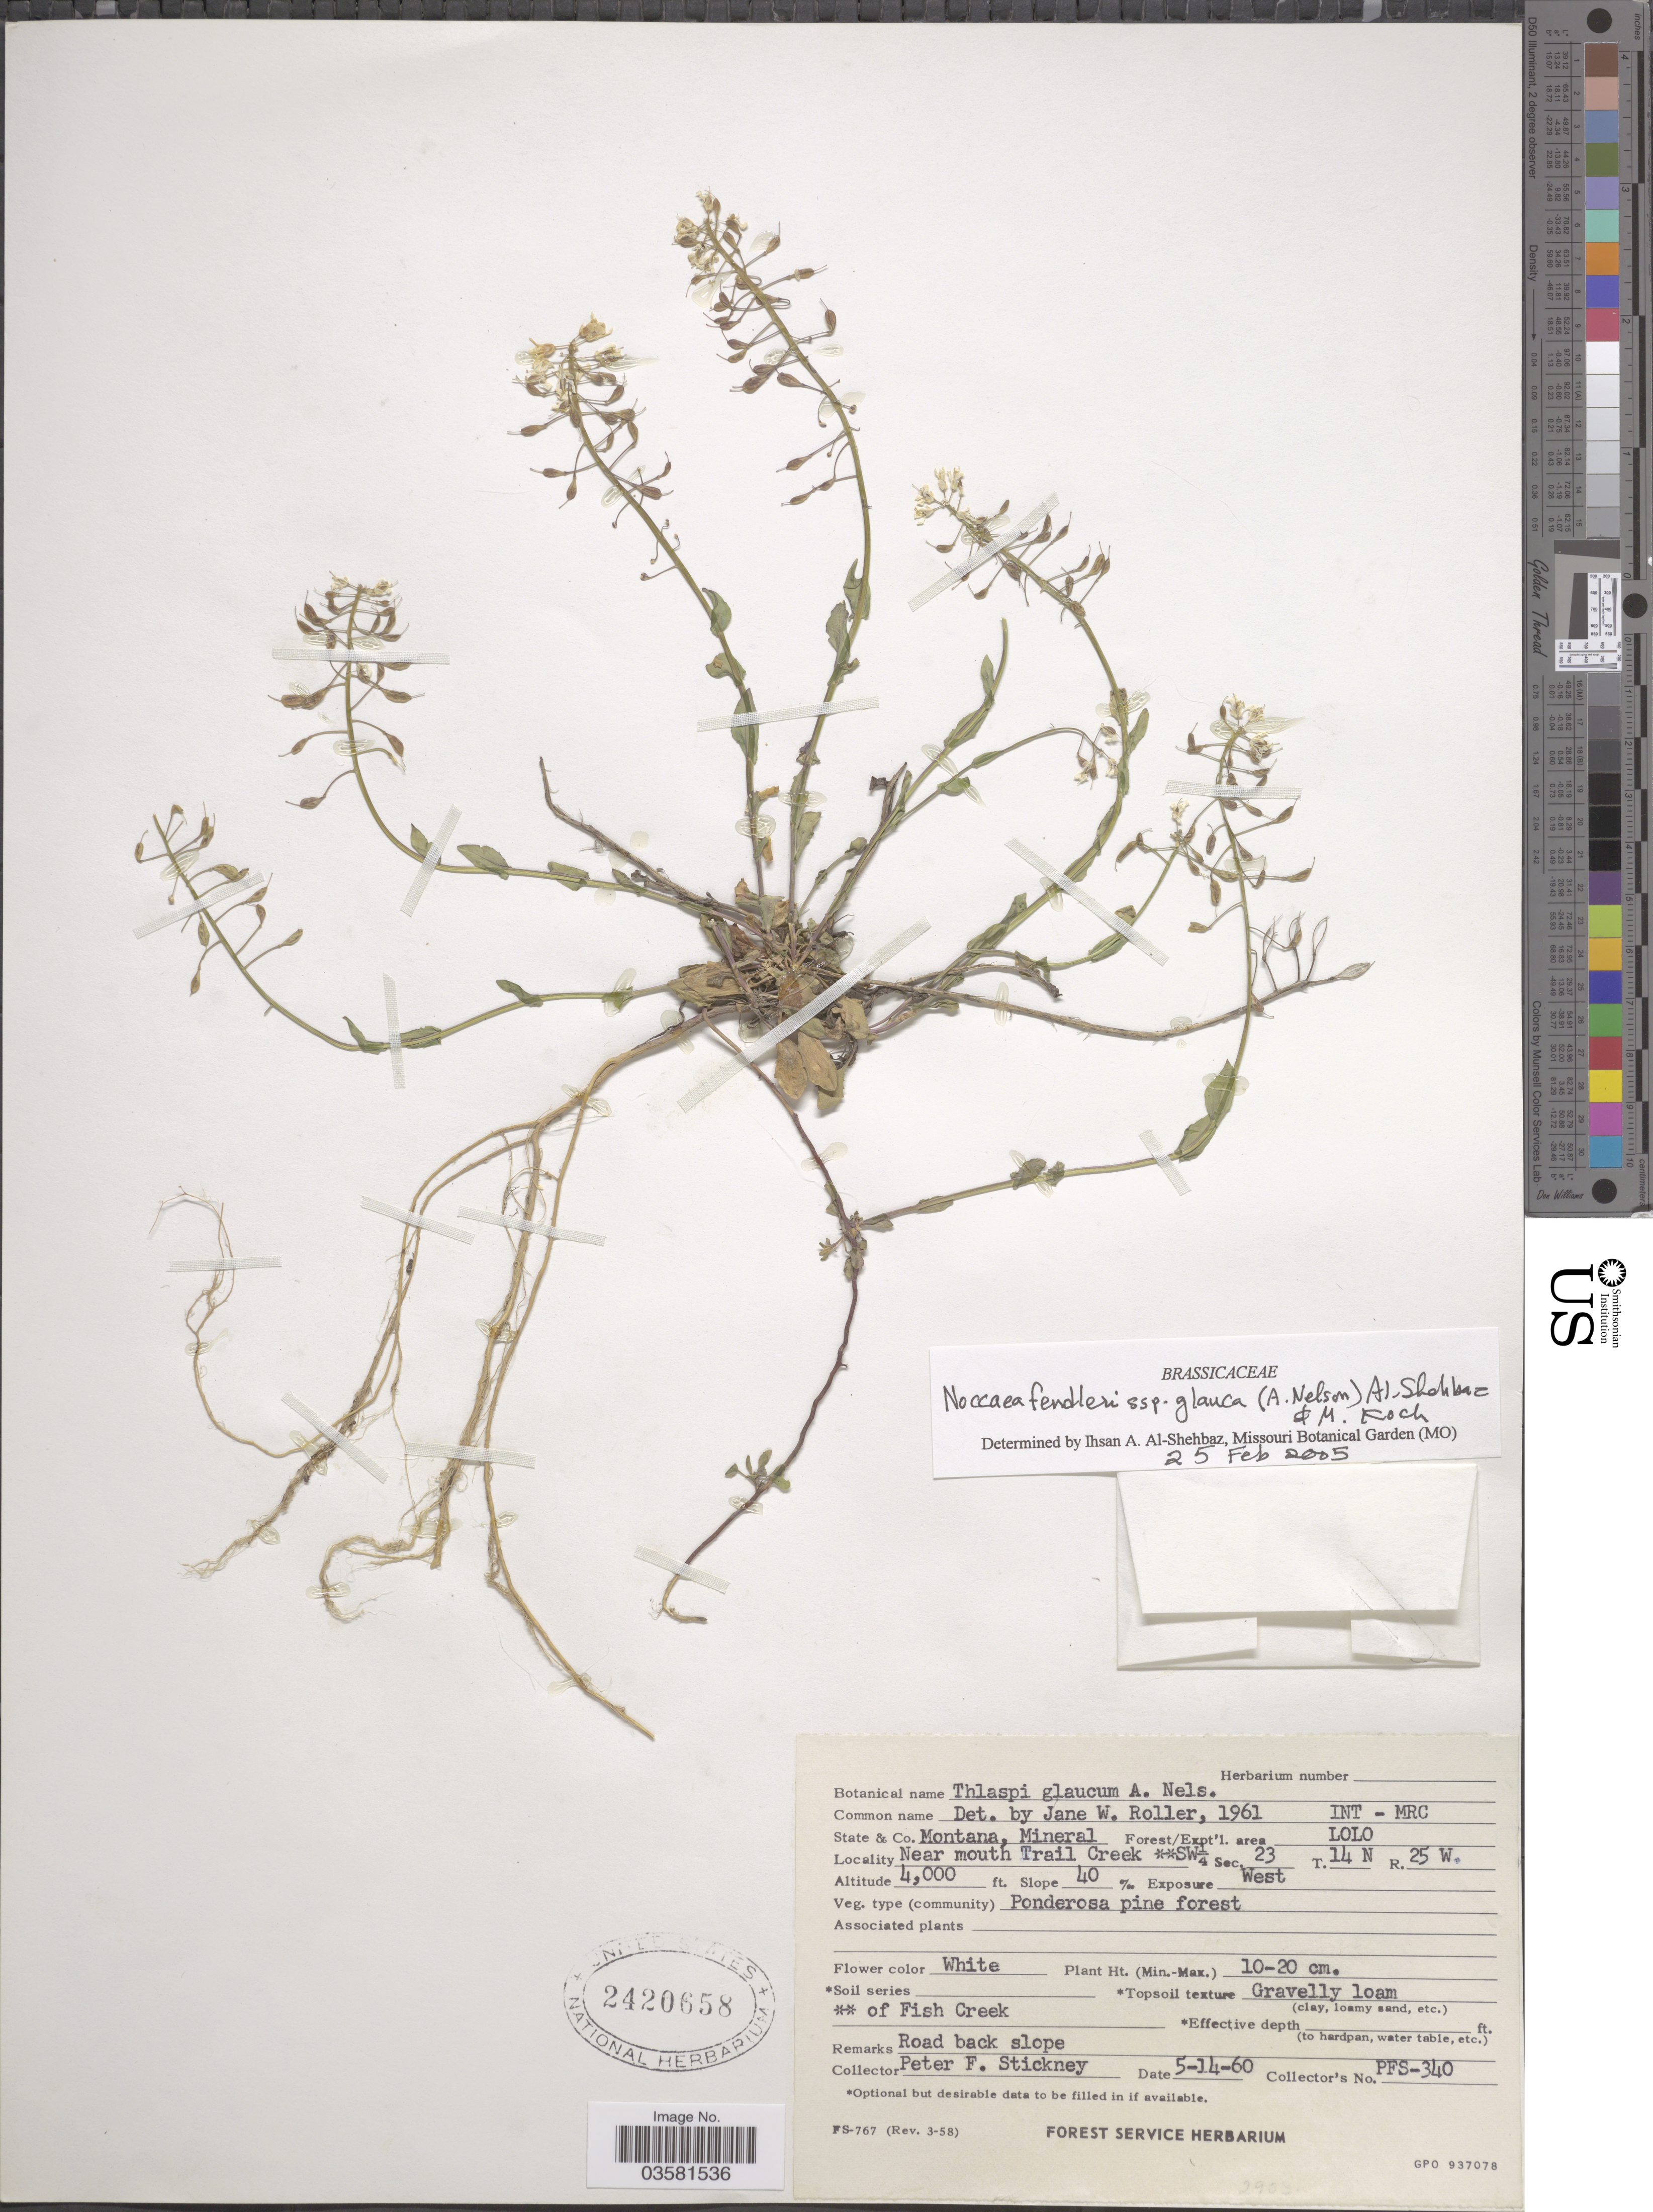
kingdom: Plantae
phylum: Tracheophyta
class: Magnoliopsida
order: Brassicales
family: Brassicaceae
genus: Thlaspi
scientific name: Thlaspi fendleri var. glaucum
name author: (A. Nelson) C.L. Hitchc.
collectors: P. Stickney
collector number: PFS-340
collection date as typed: Transcribed d/m/y: 14/5/60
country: United States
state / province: Montana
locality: Co. Mineral. Near mouth Trail Creek SW¼ Sec. 23 R. 14 N R.25 W.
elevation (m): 1219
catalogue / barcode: US 2420658